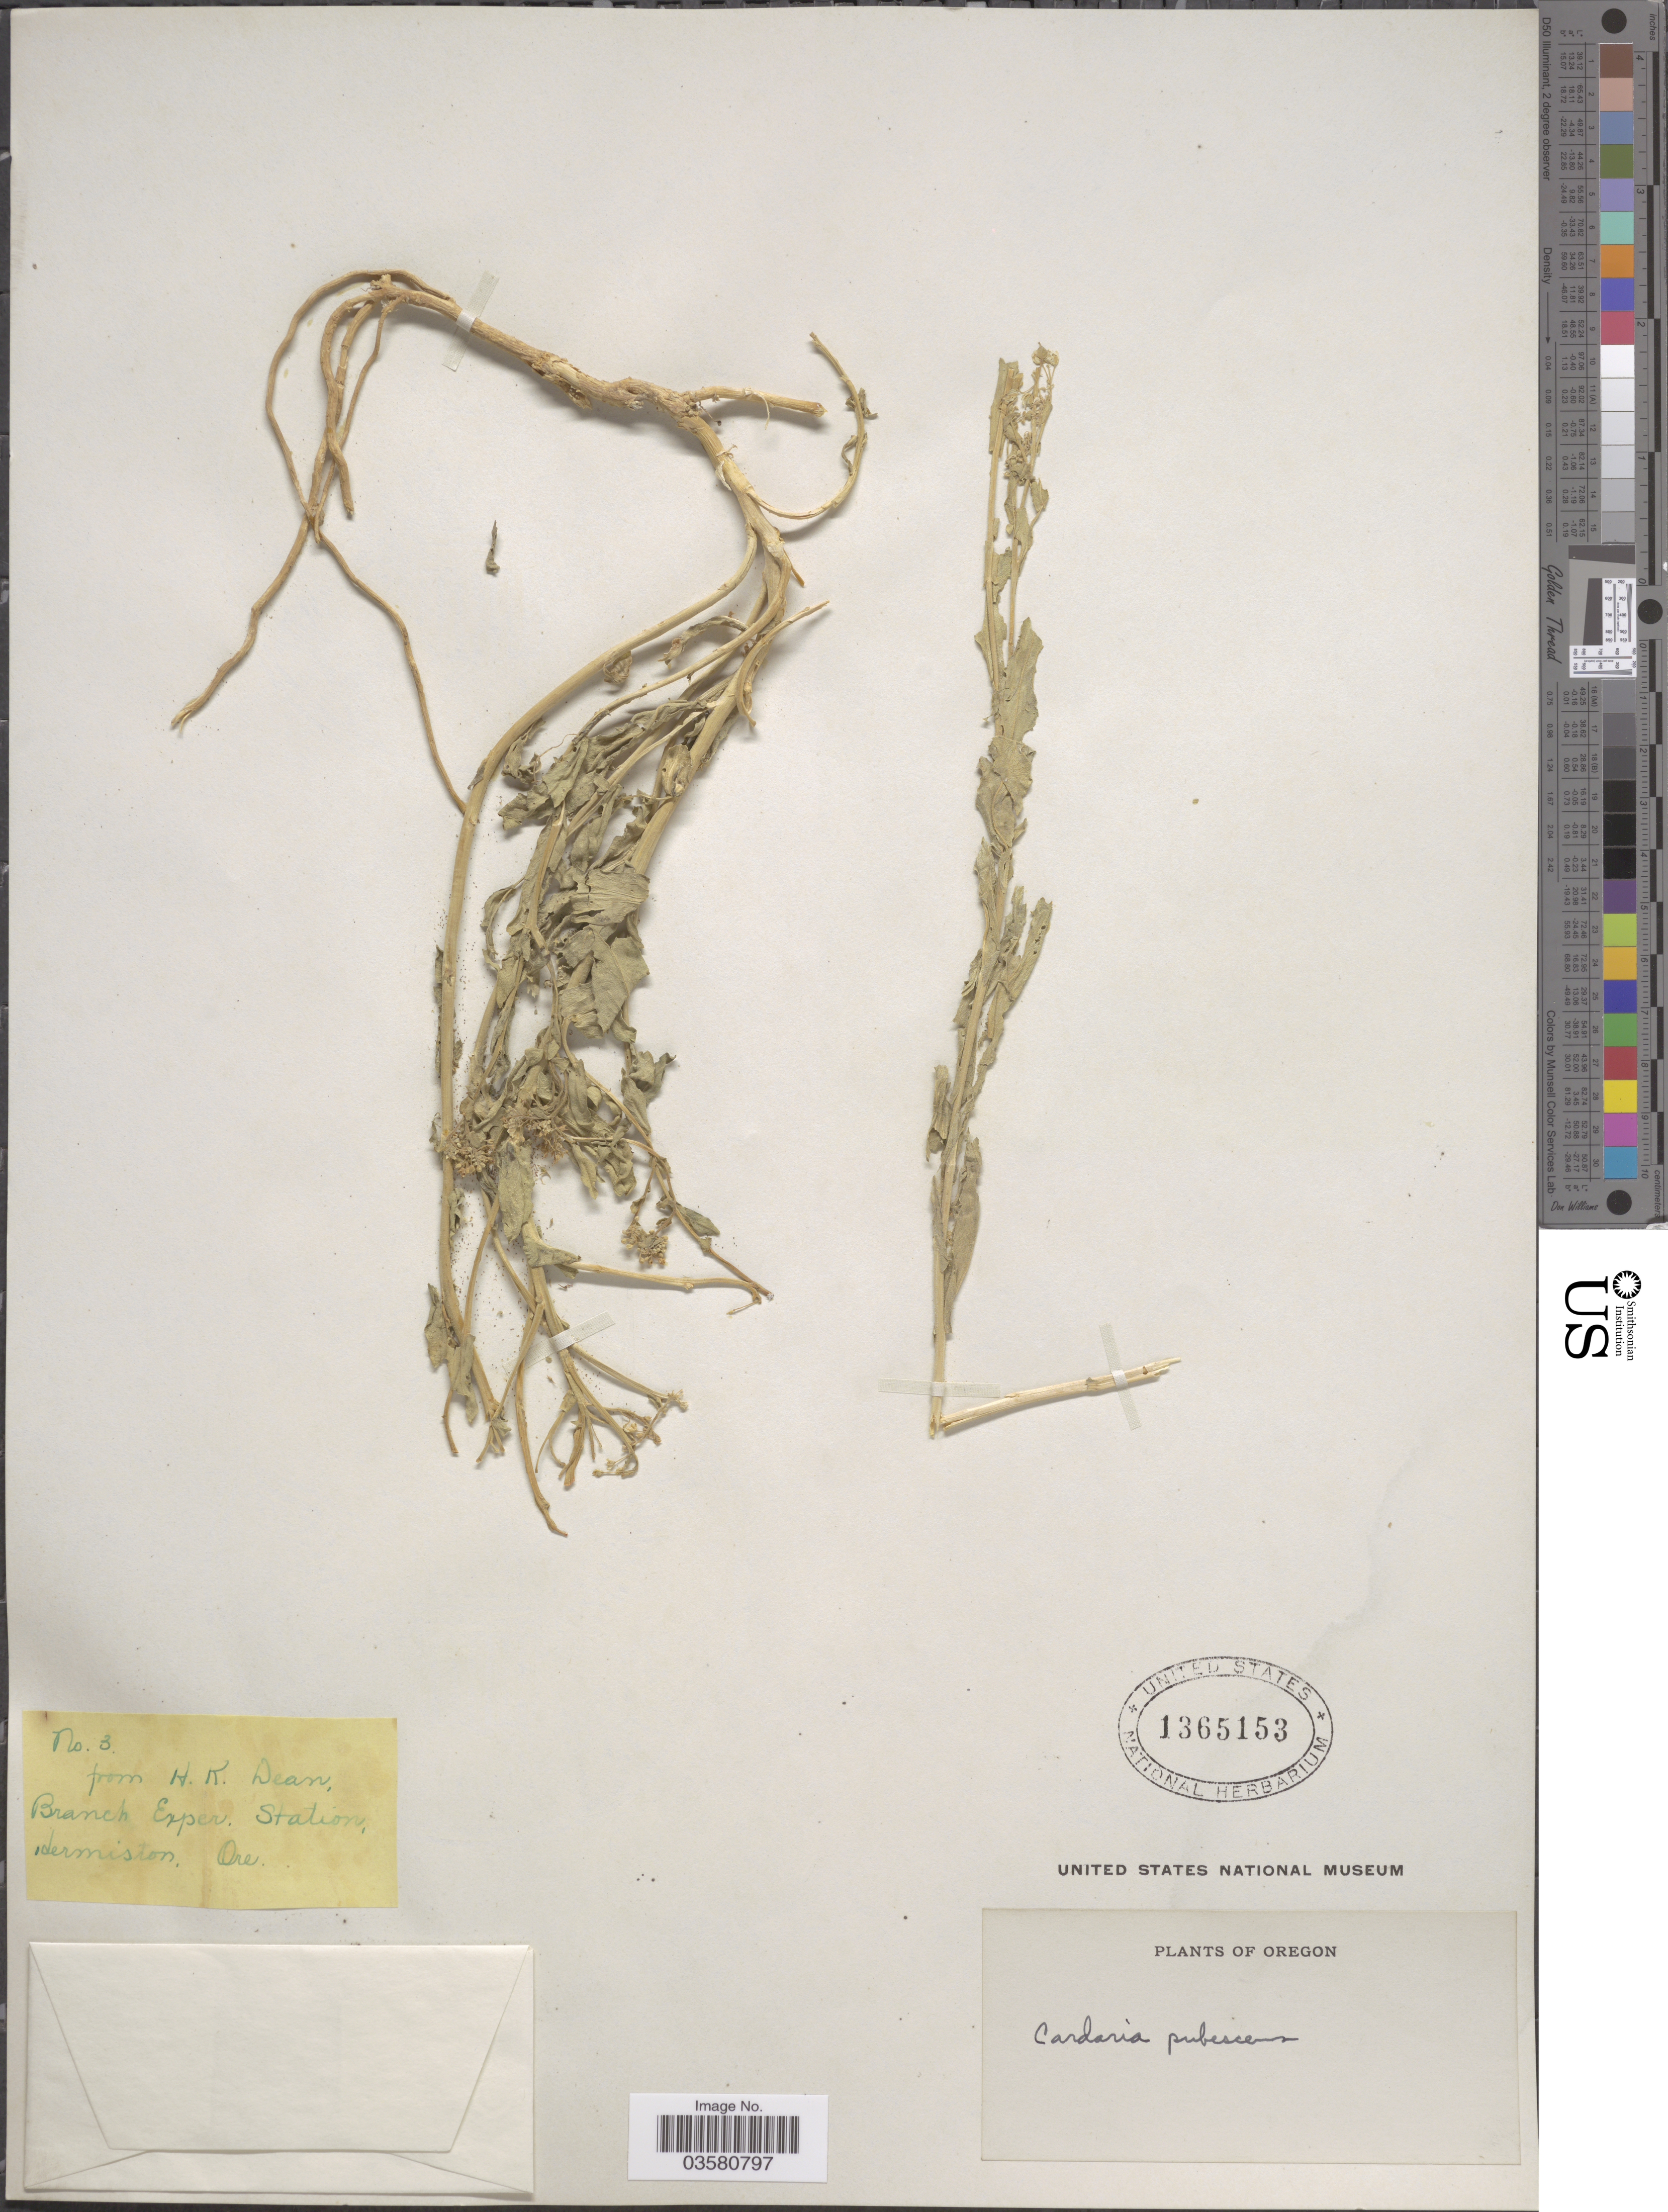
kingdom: Plantae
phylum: Tracheophyta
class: Magnoliopsida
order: Brassicales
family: Brassicaceae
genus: Lepidium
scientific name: Lepidium appelianum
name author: Al-Shehbaz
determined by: Strong, M. T., (US), Smithsonian Institution - National Museum of Natural History (UNITED STATES)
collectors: H. Dean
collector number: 3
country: United States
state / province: Oregon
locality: From H. K. Dean, Branch Exper. Station, Hermiston.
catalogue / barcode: US 1365153